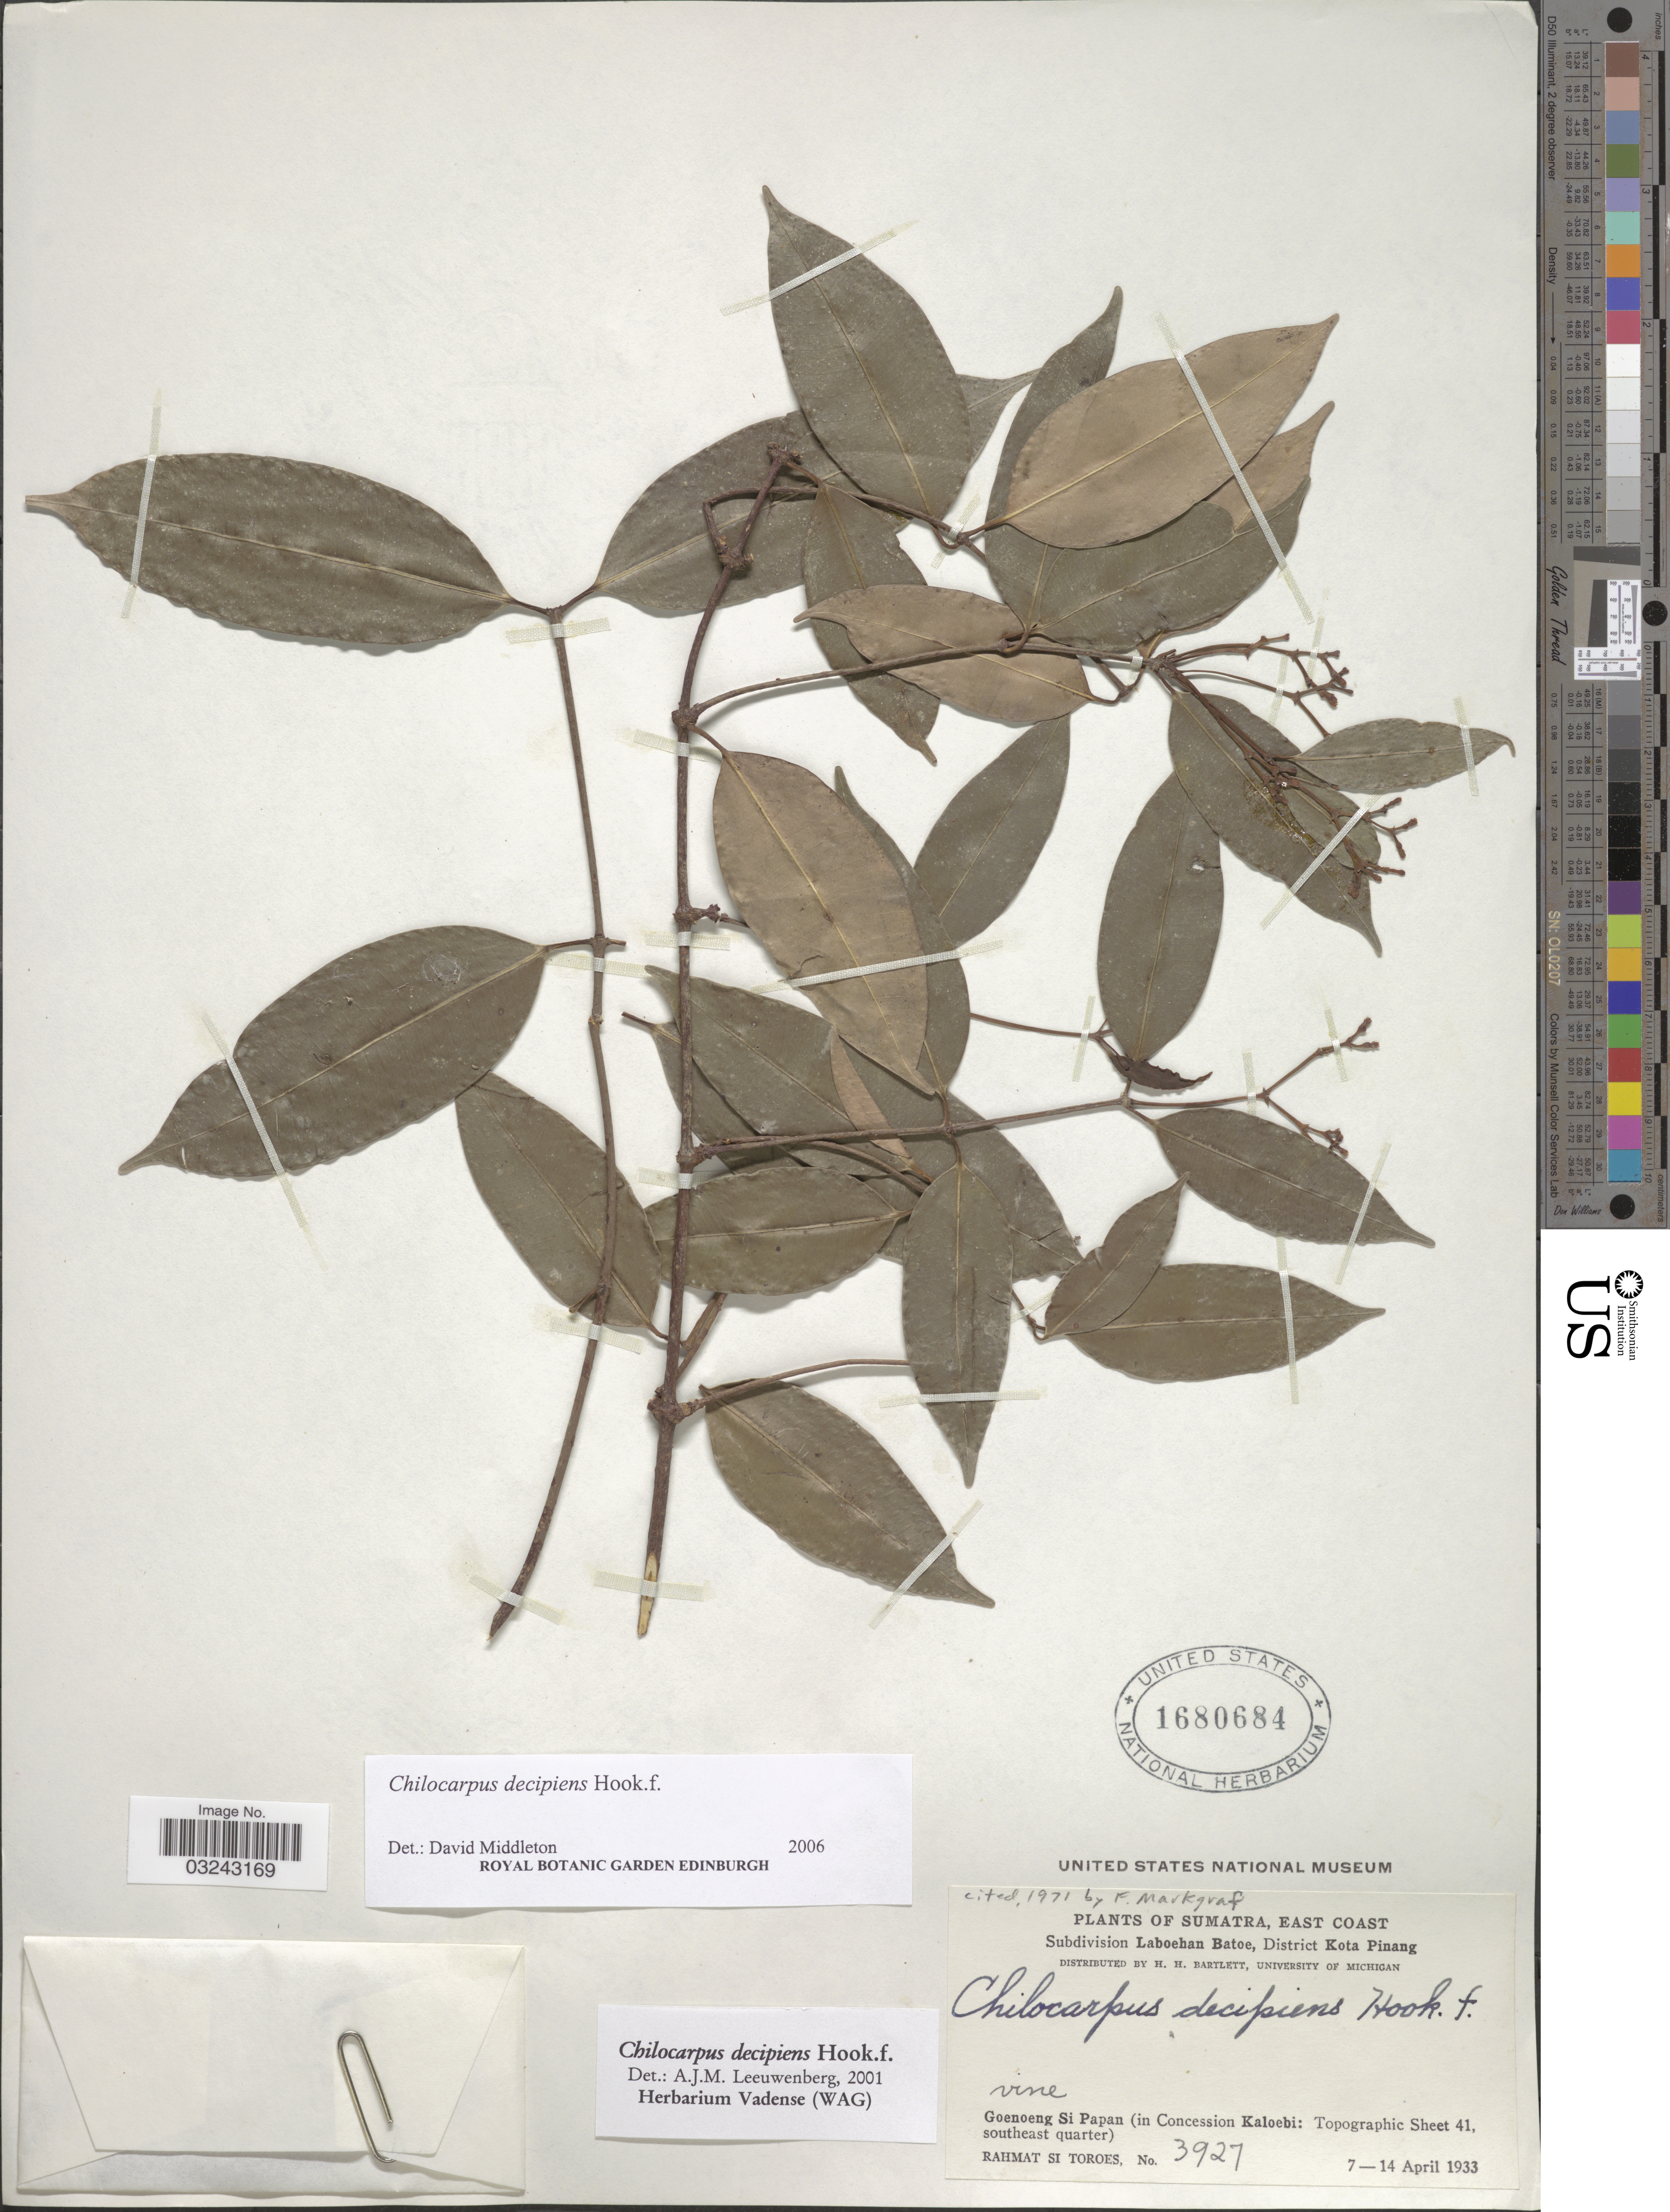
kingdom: Plantae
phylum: Tracheophyta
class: Magnoliopsida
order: Gentianales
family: Apocynaceae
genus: Chilocarpus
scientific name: Chilocarpus decipiens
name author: Hook. f.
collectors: Rahmat Si Boeea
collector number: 3927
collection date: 1933-04-07/1933-04-14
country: Indonesia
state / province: Sumatra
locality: East Coast, Subdivision Laboehan Batoe, District Kota Pinang, Goenoeng Si Papan (in Concession Kaloebi: Topographic Sheet 41, southeast quarter).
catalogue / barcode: US 1680684